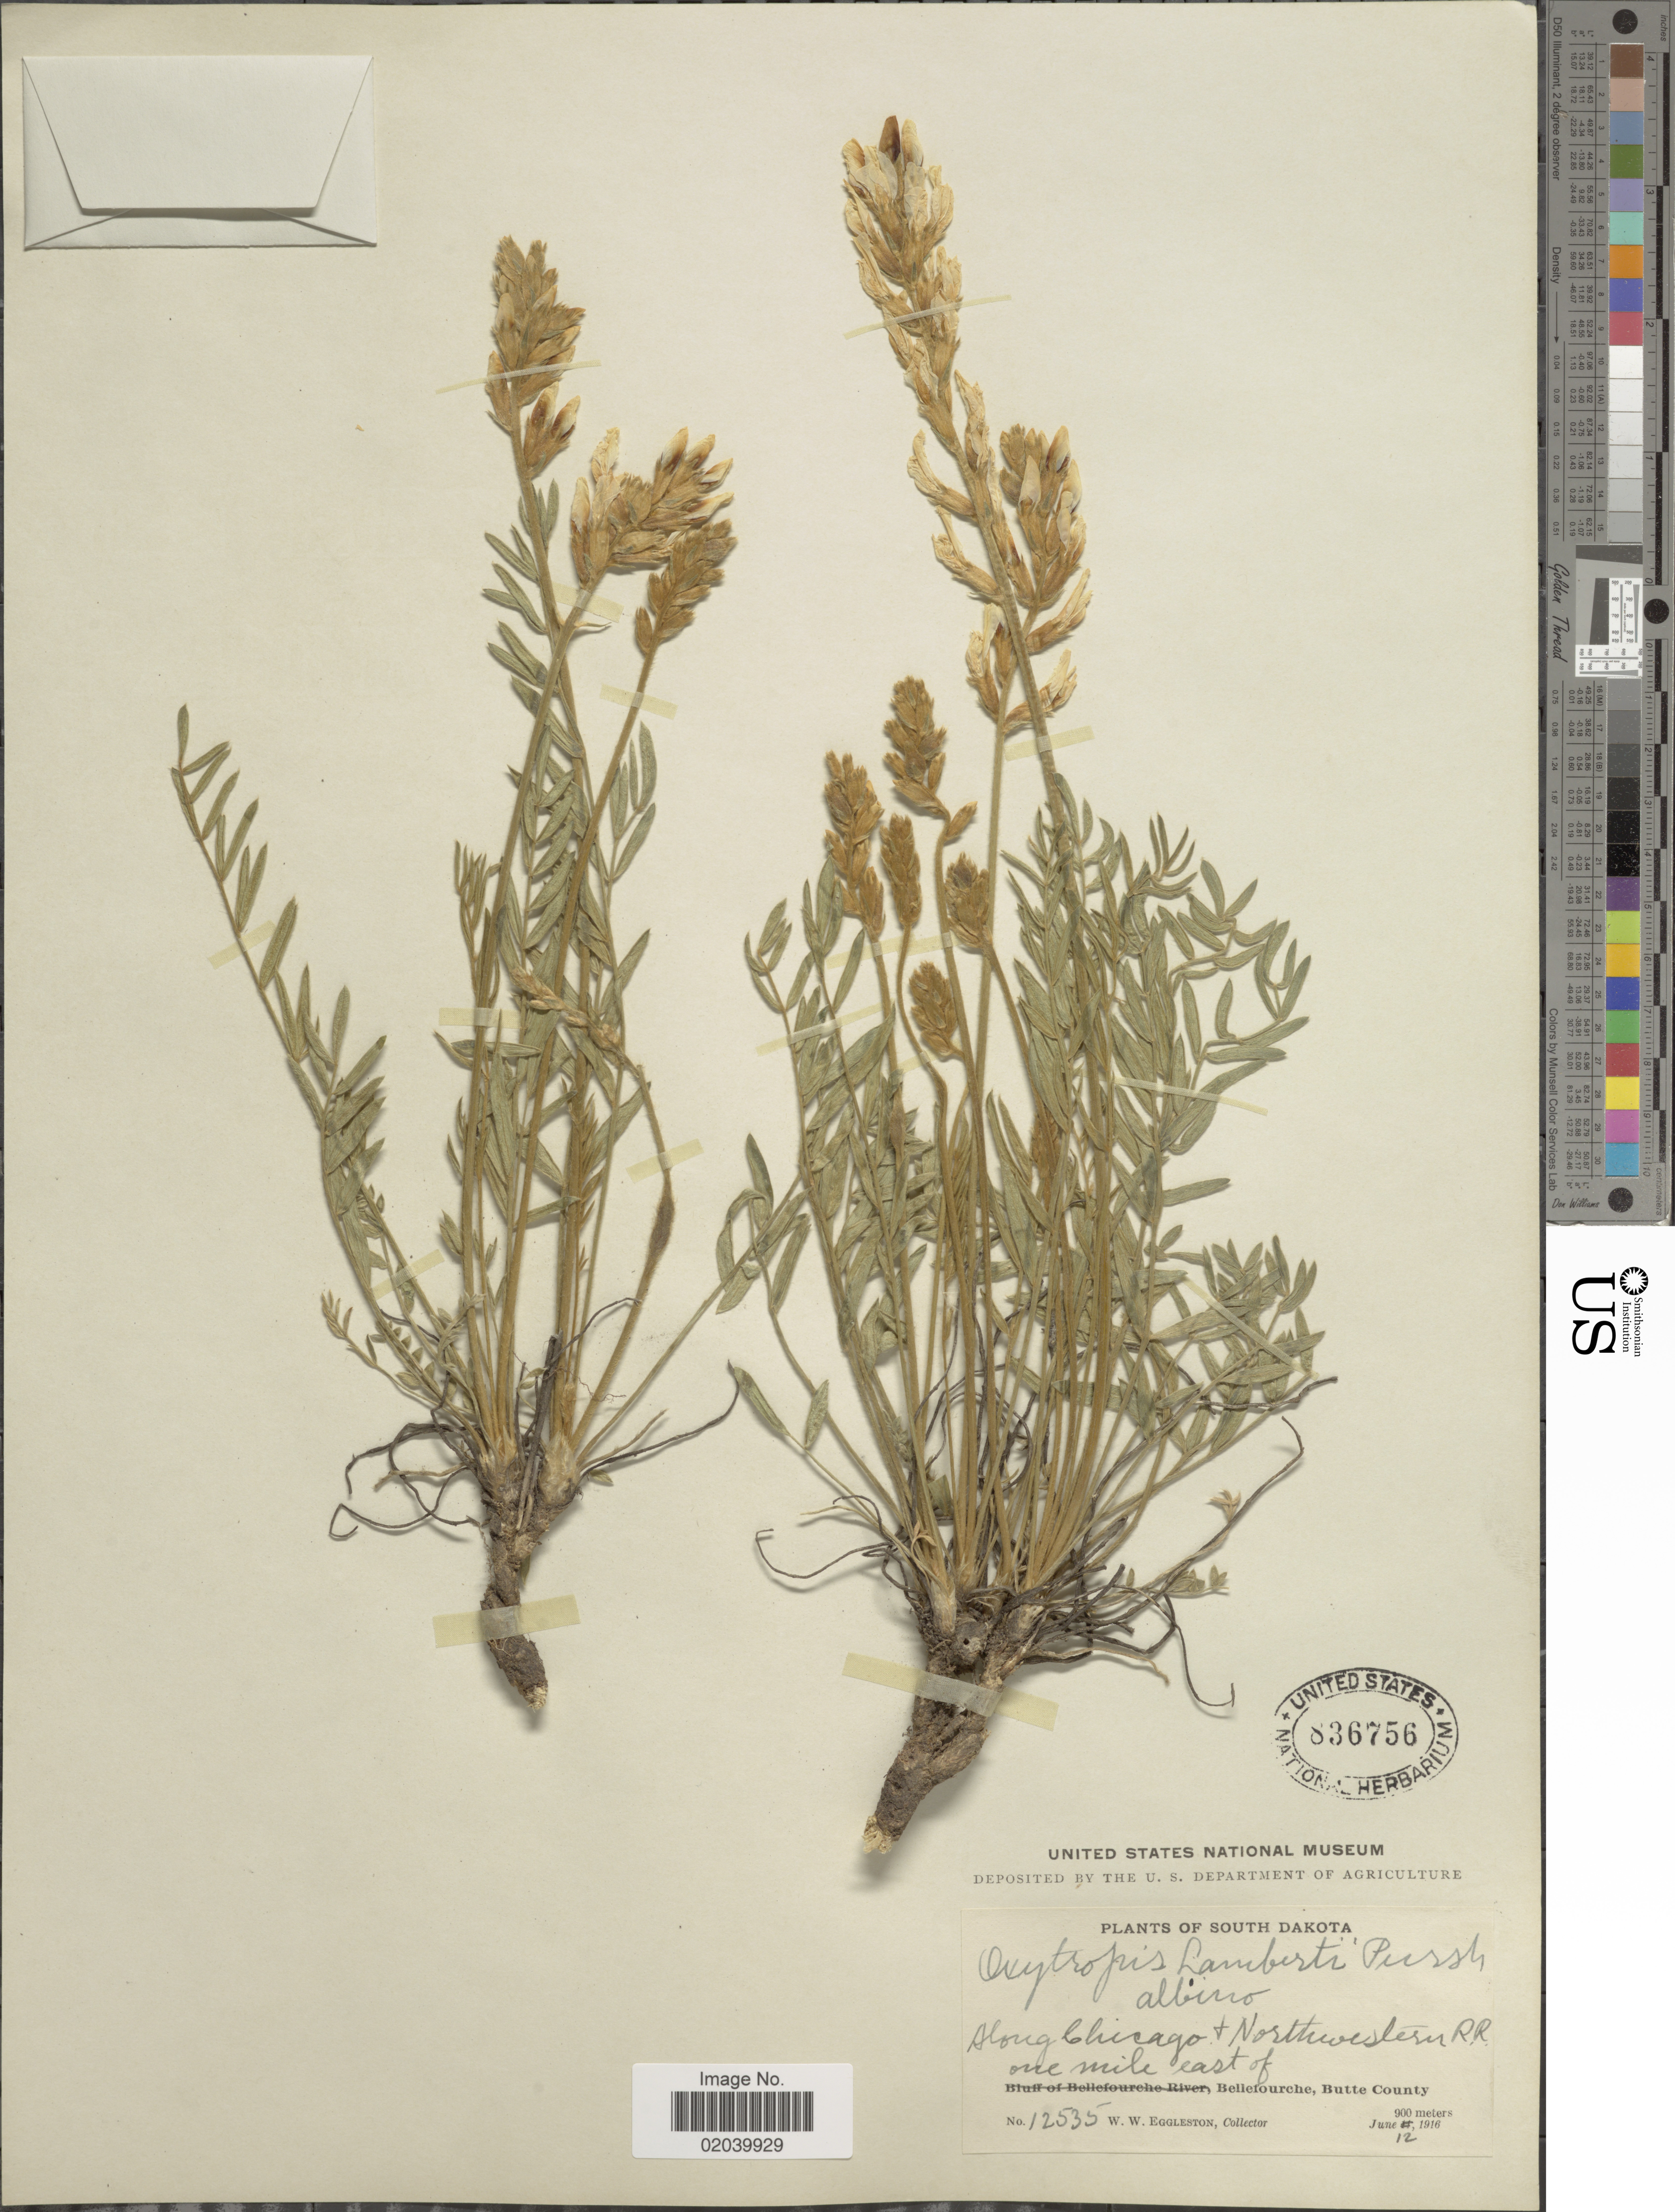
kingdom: Plantae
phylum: Tracheophyta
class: Magnoliopsida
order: Fabales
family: Fabaceae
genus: Oxytropis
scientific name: Oxytropis lambertii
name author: Pursh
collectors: W. W. Eggleston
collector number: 12535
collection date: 1916-06-12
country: United States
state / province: South Dakota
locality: Along Chicago & Northwestern RR. one mile east of Bellefourche, Butte County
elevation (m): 900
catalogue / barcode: US 836756